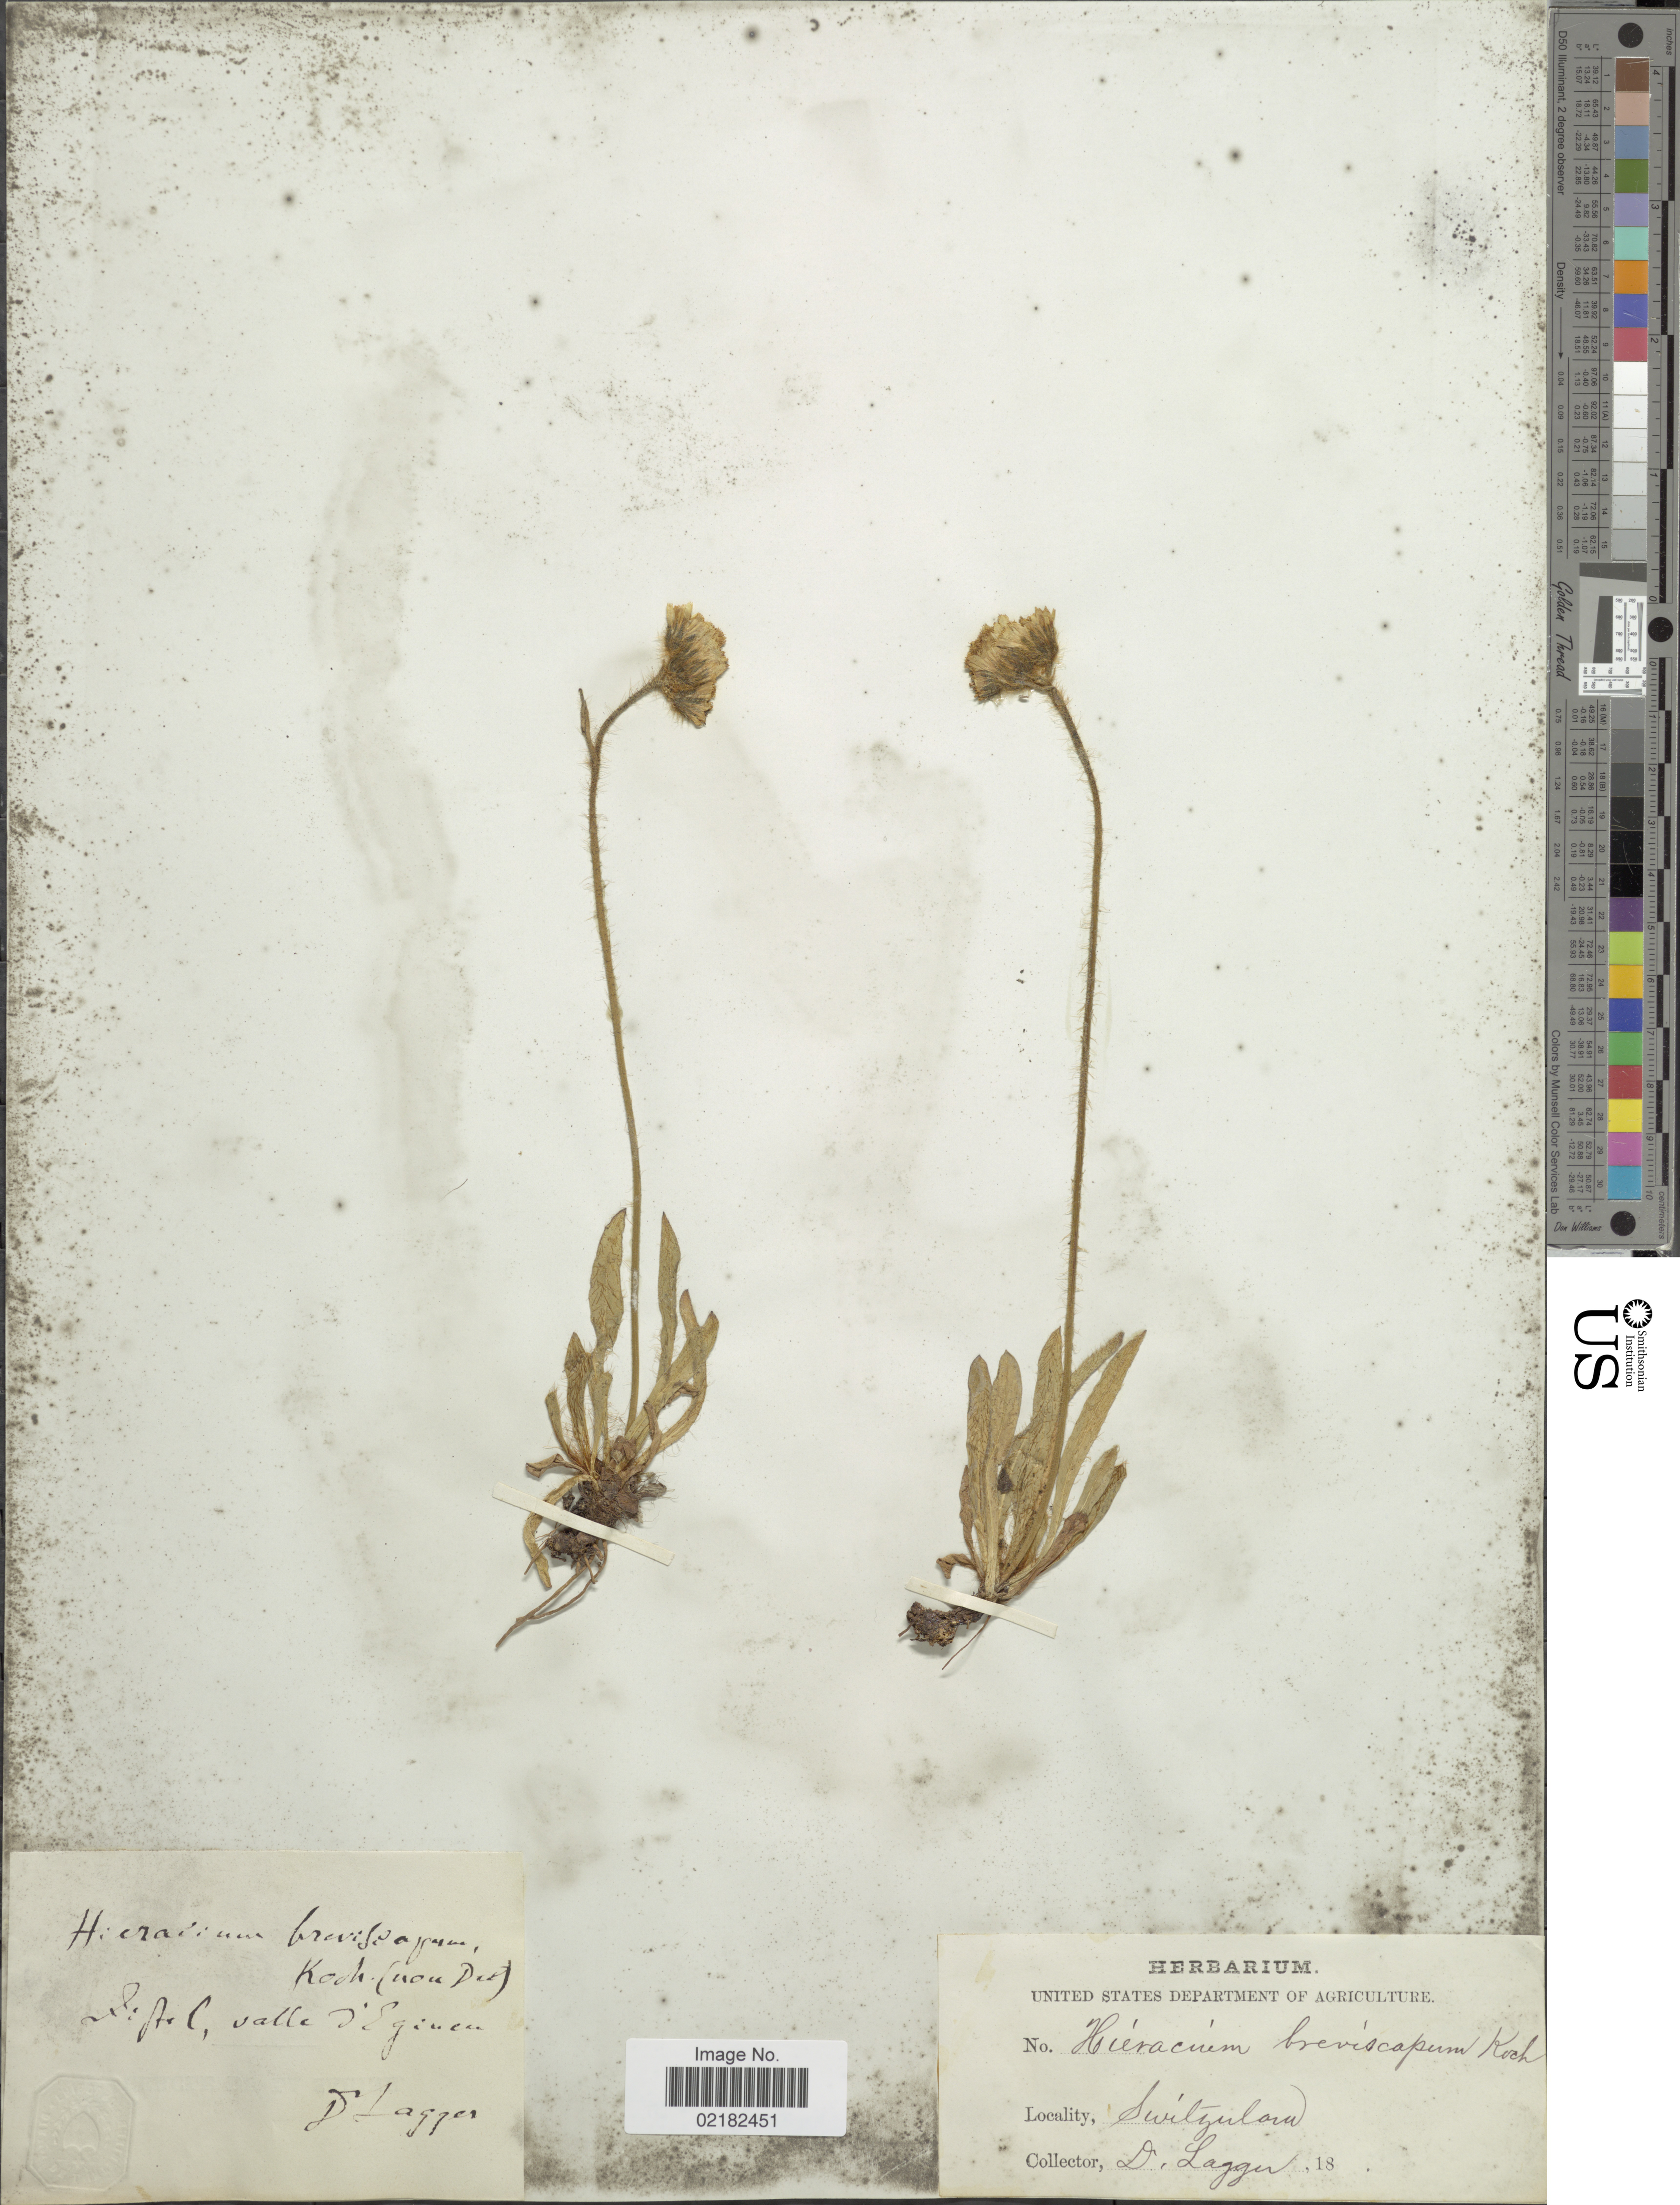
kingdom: Plantae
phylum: Tracheophyta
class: Magnoliopsida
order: Asterales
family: Asteraceae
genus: Pilosella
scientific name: Pilosella breviscapa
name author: (DC.) Soják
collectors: F. J. Lagger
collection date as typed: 18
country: Switzerland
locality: Distel, valle I'Eginen